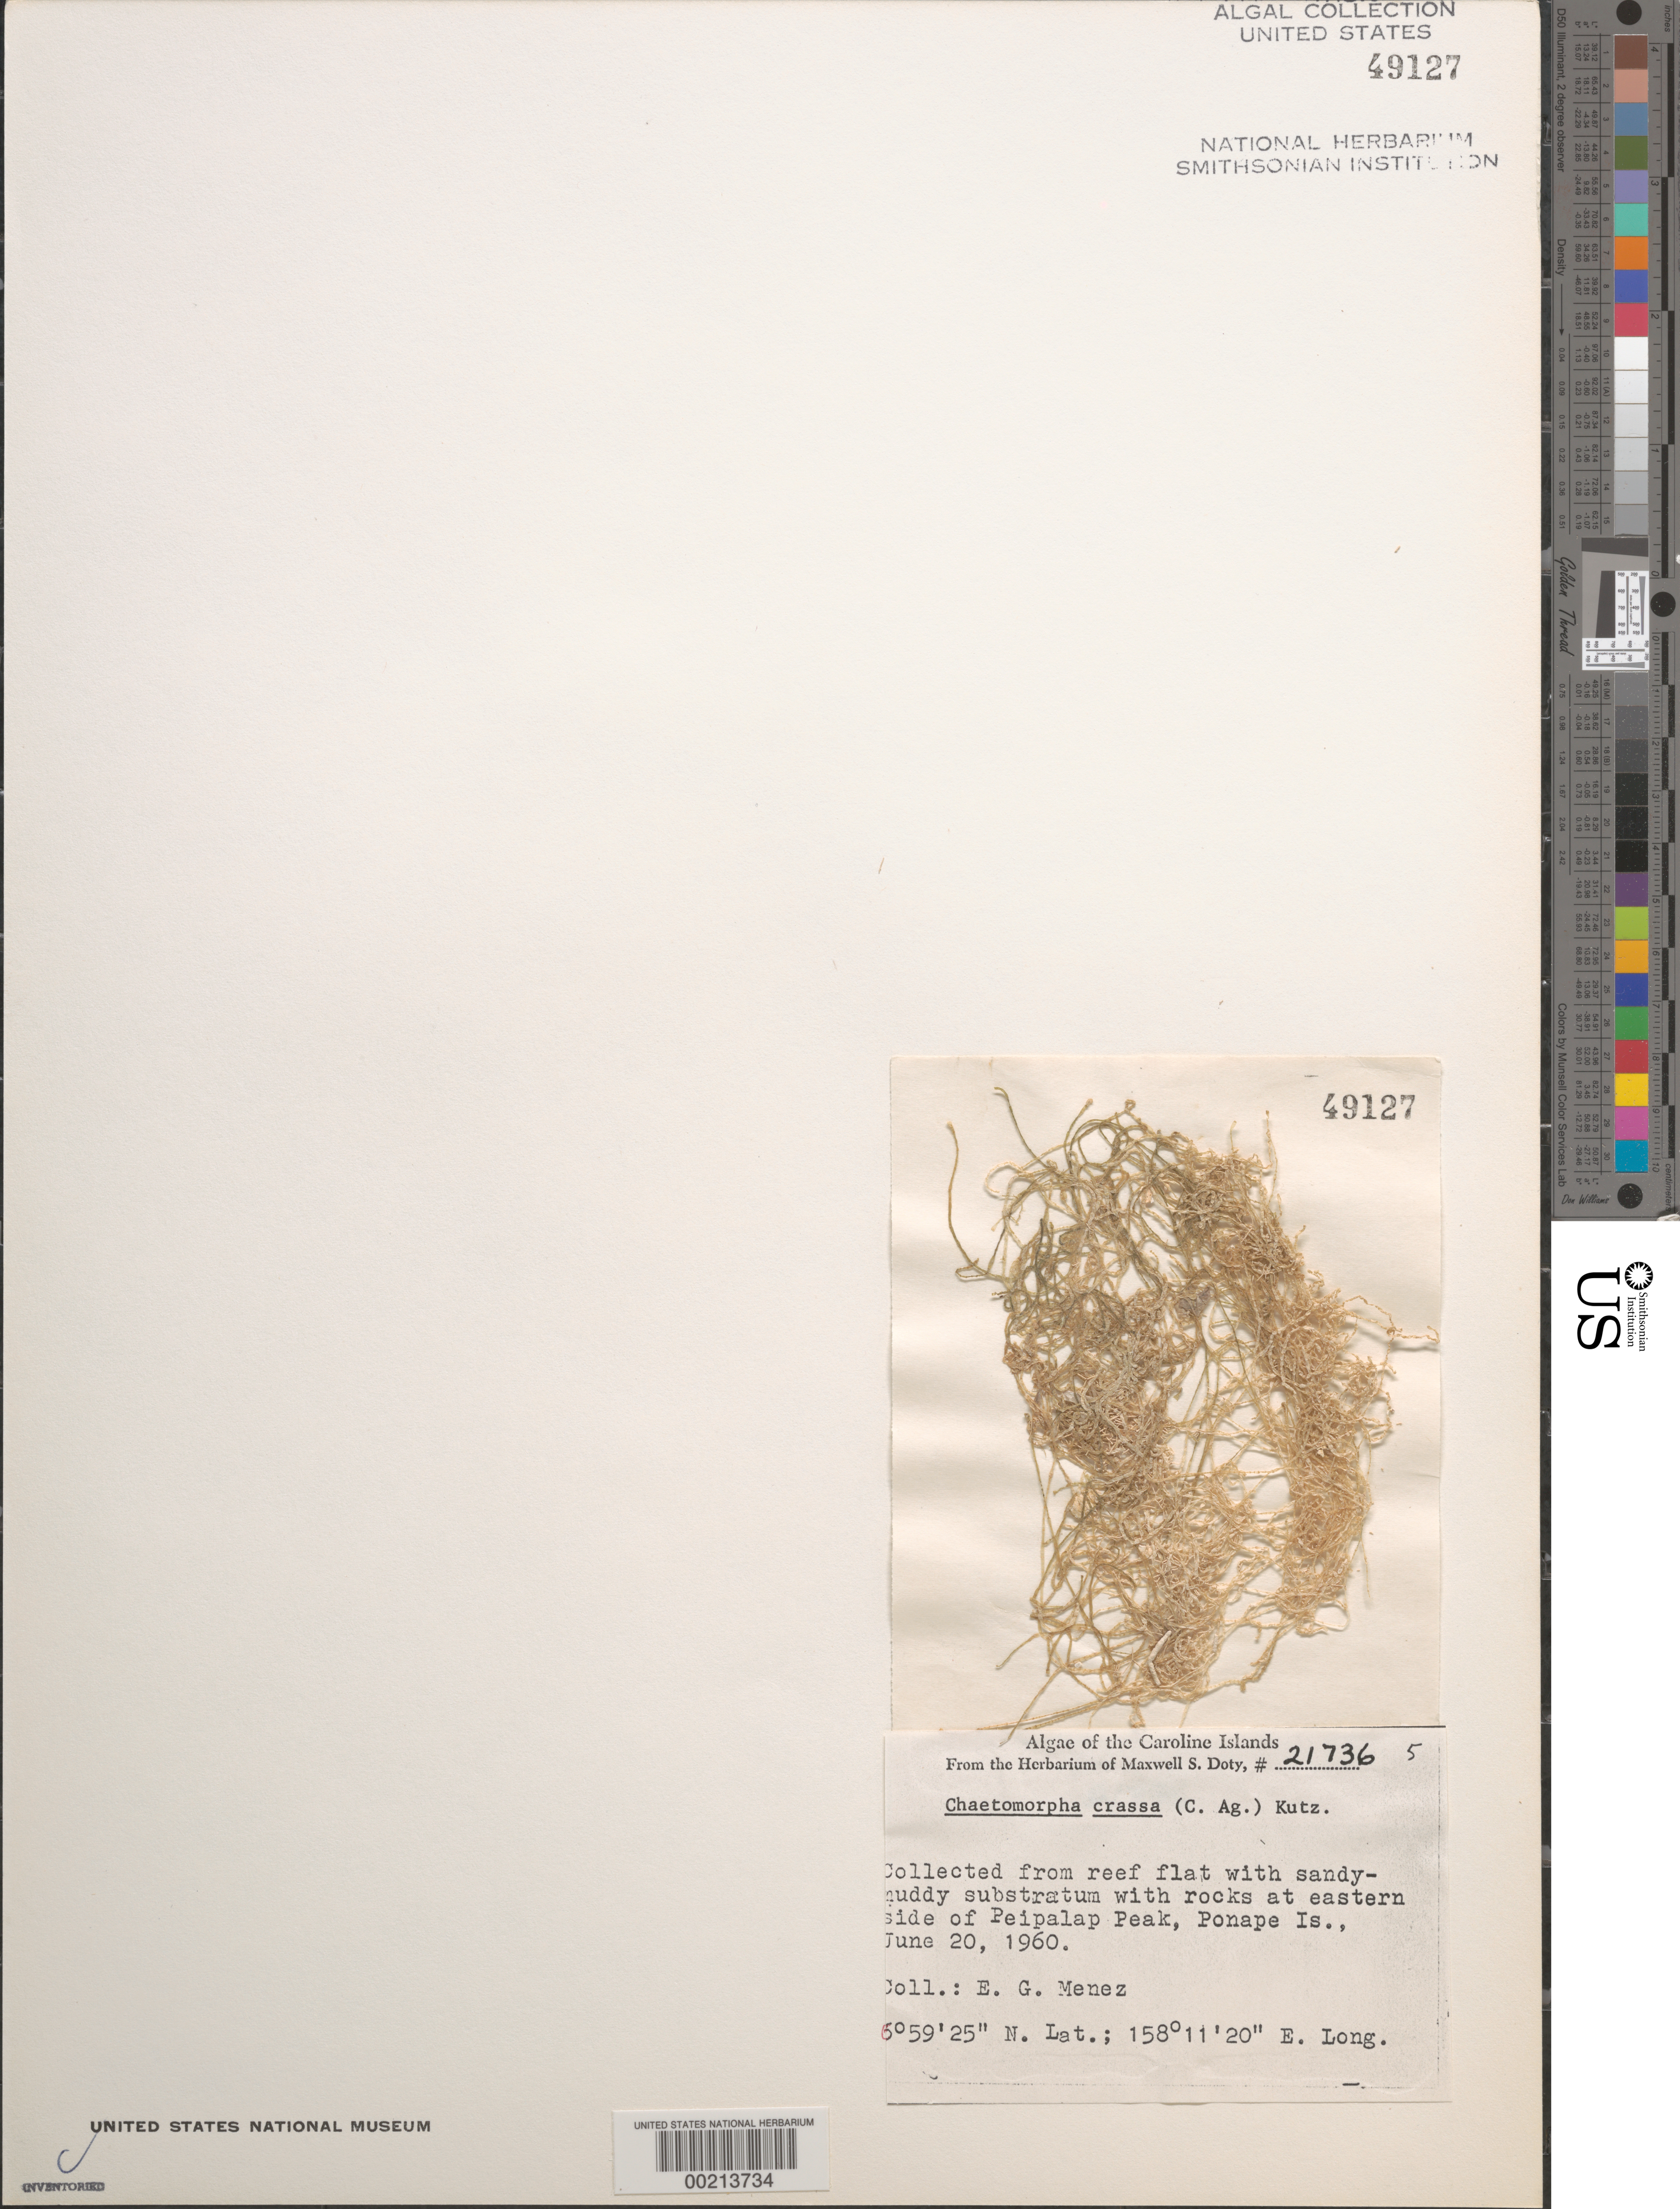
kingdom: Plantae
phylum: Chlorophyta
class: Ulvophyceae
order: Cladophorales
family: Cladophoraceae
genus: Chaetomorpha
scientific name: Chaetomorpha aerea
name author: (Dillwyn) Kütz.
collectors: Meñez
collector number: MSD 21736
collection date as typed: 20 Jun 1960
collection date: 1960-06-20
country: Micronesia, Federated States of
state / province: Pohnpei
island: Pohnpei [Ponape]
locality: Peipalap Peak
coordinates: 6 59' 25" N, 158 11' 20" E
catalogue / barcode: US 49127